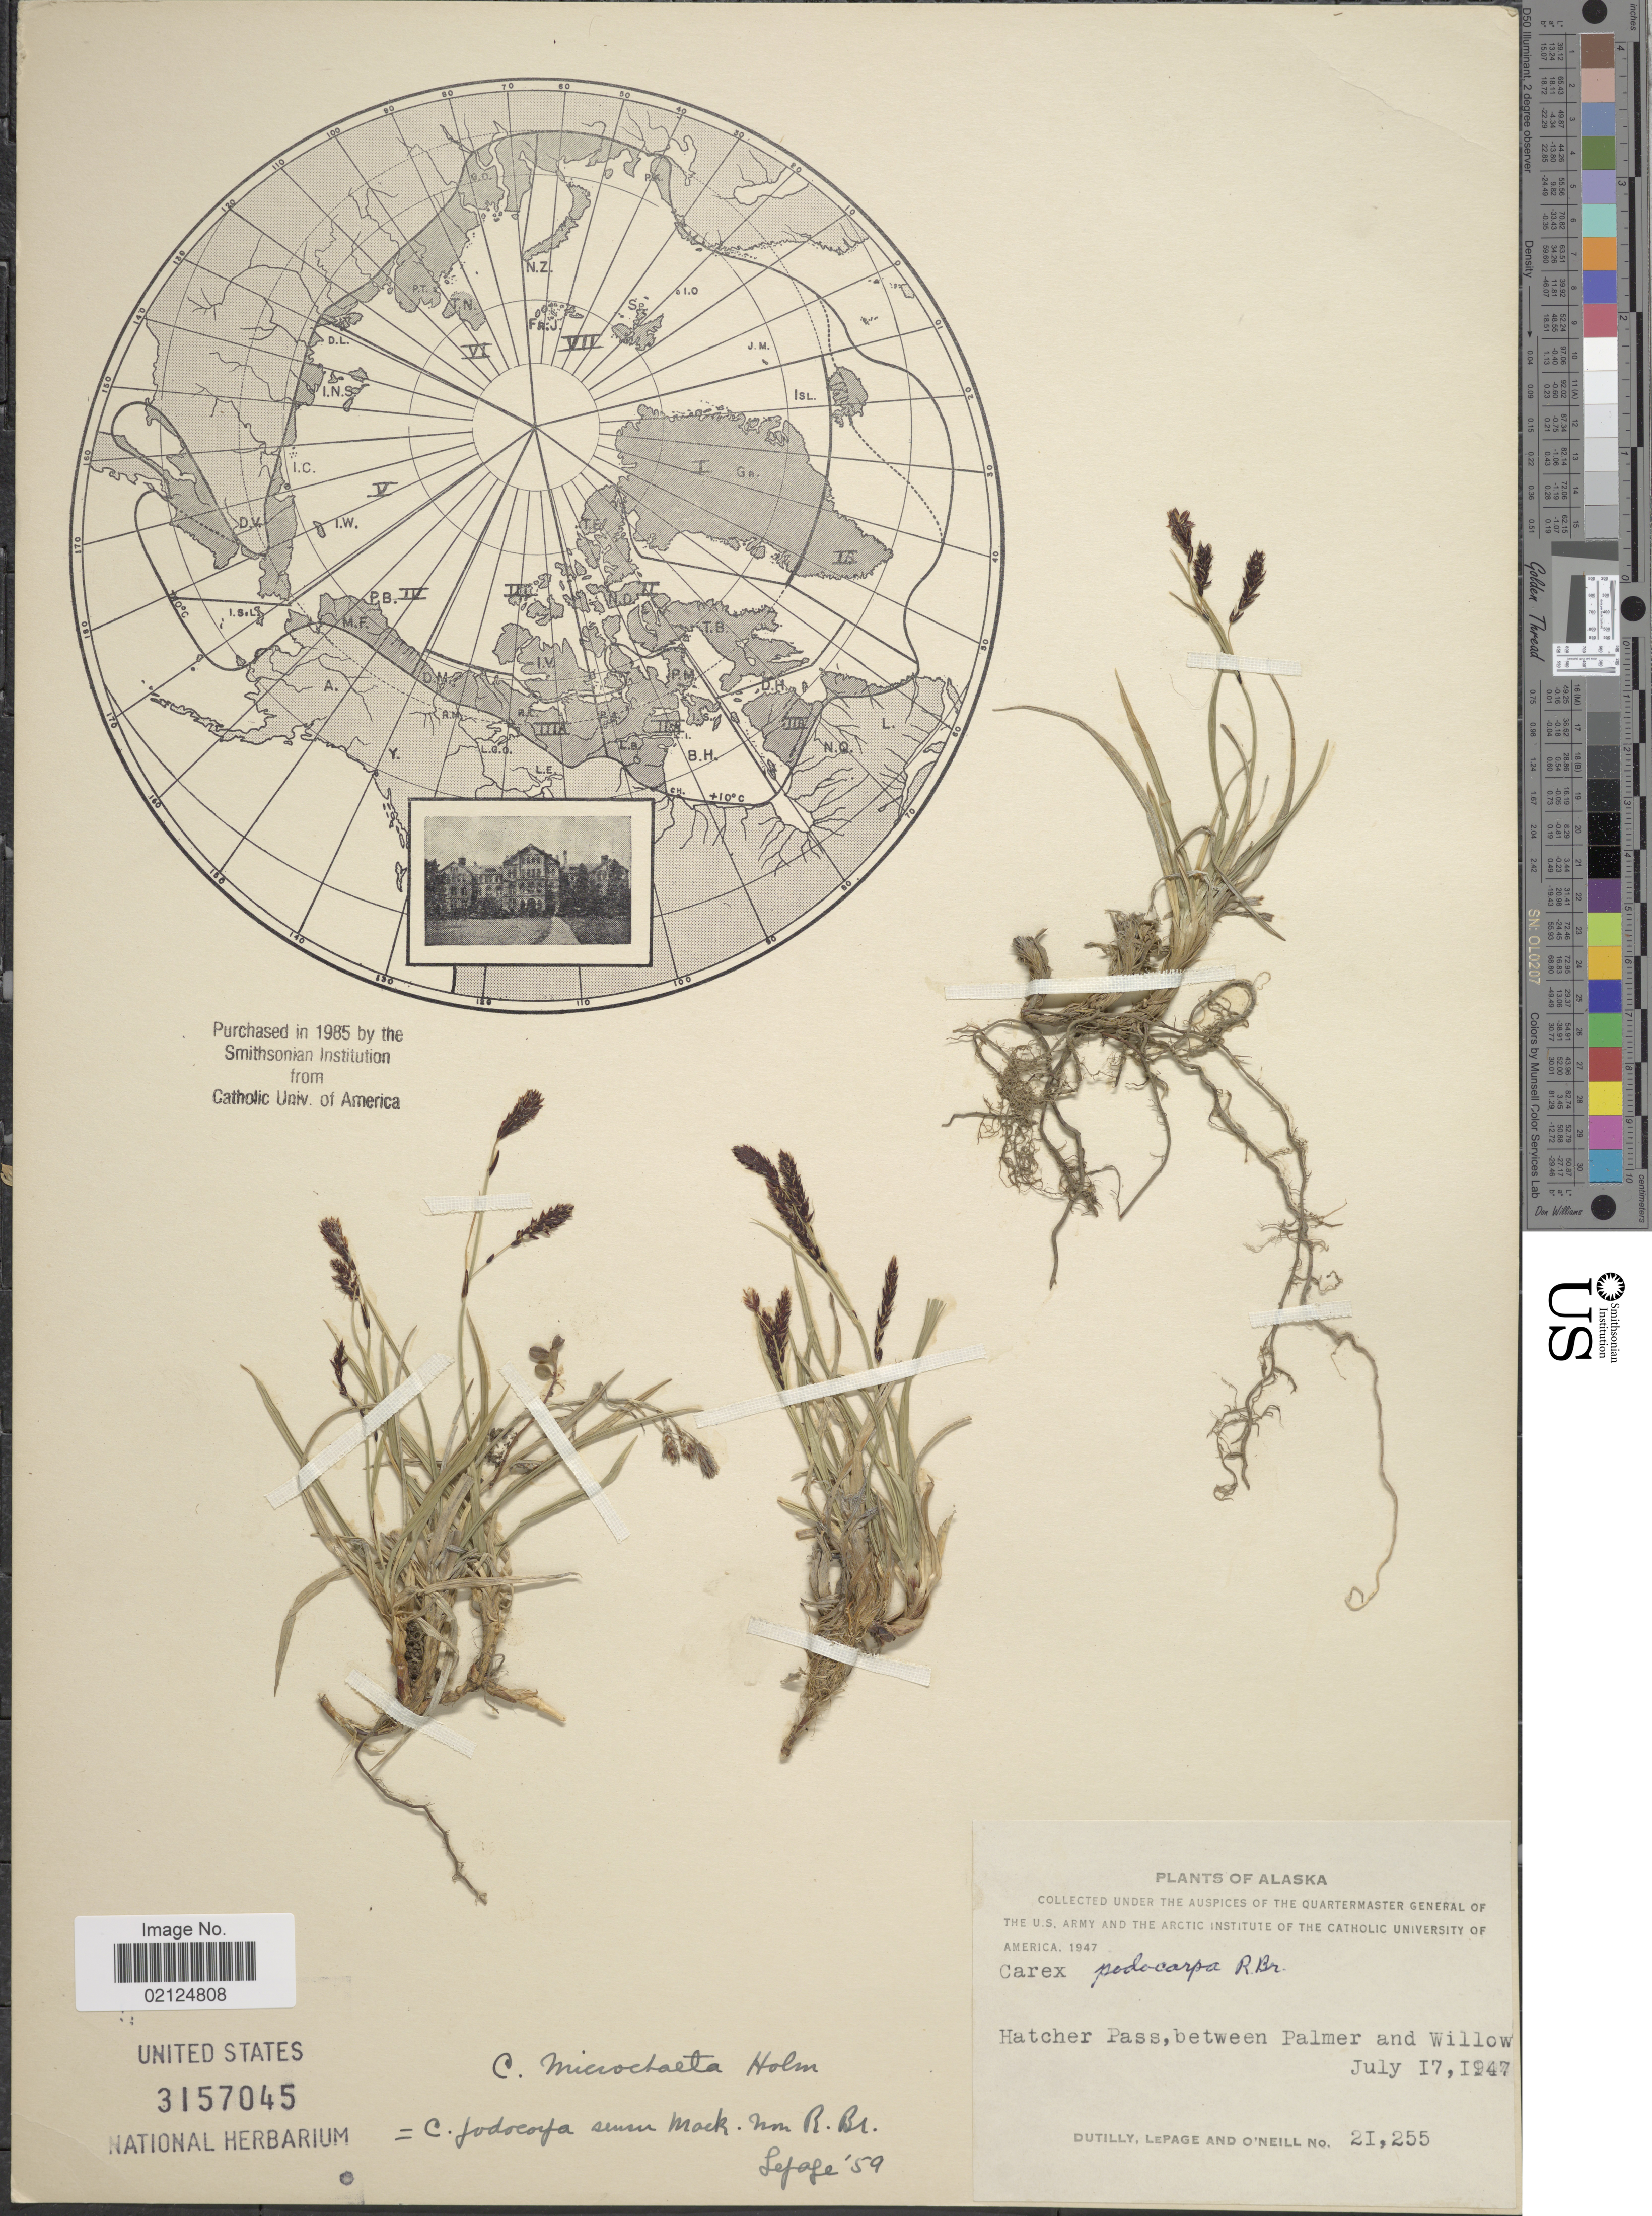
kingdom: Plantae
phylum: Tracheophyta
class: Liliopsida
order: Poales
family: Cyperaceae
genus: Carex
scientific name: Carex microchaeta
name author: Holm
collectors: -. Dutilly, -. LePage & O' Neill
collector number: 21255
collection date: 1947-07-17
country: United States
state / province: Alaska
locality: Hatcher Pass, between Palmer and Willow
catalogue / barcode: US 3157045